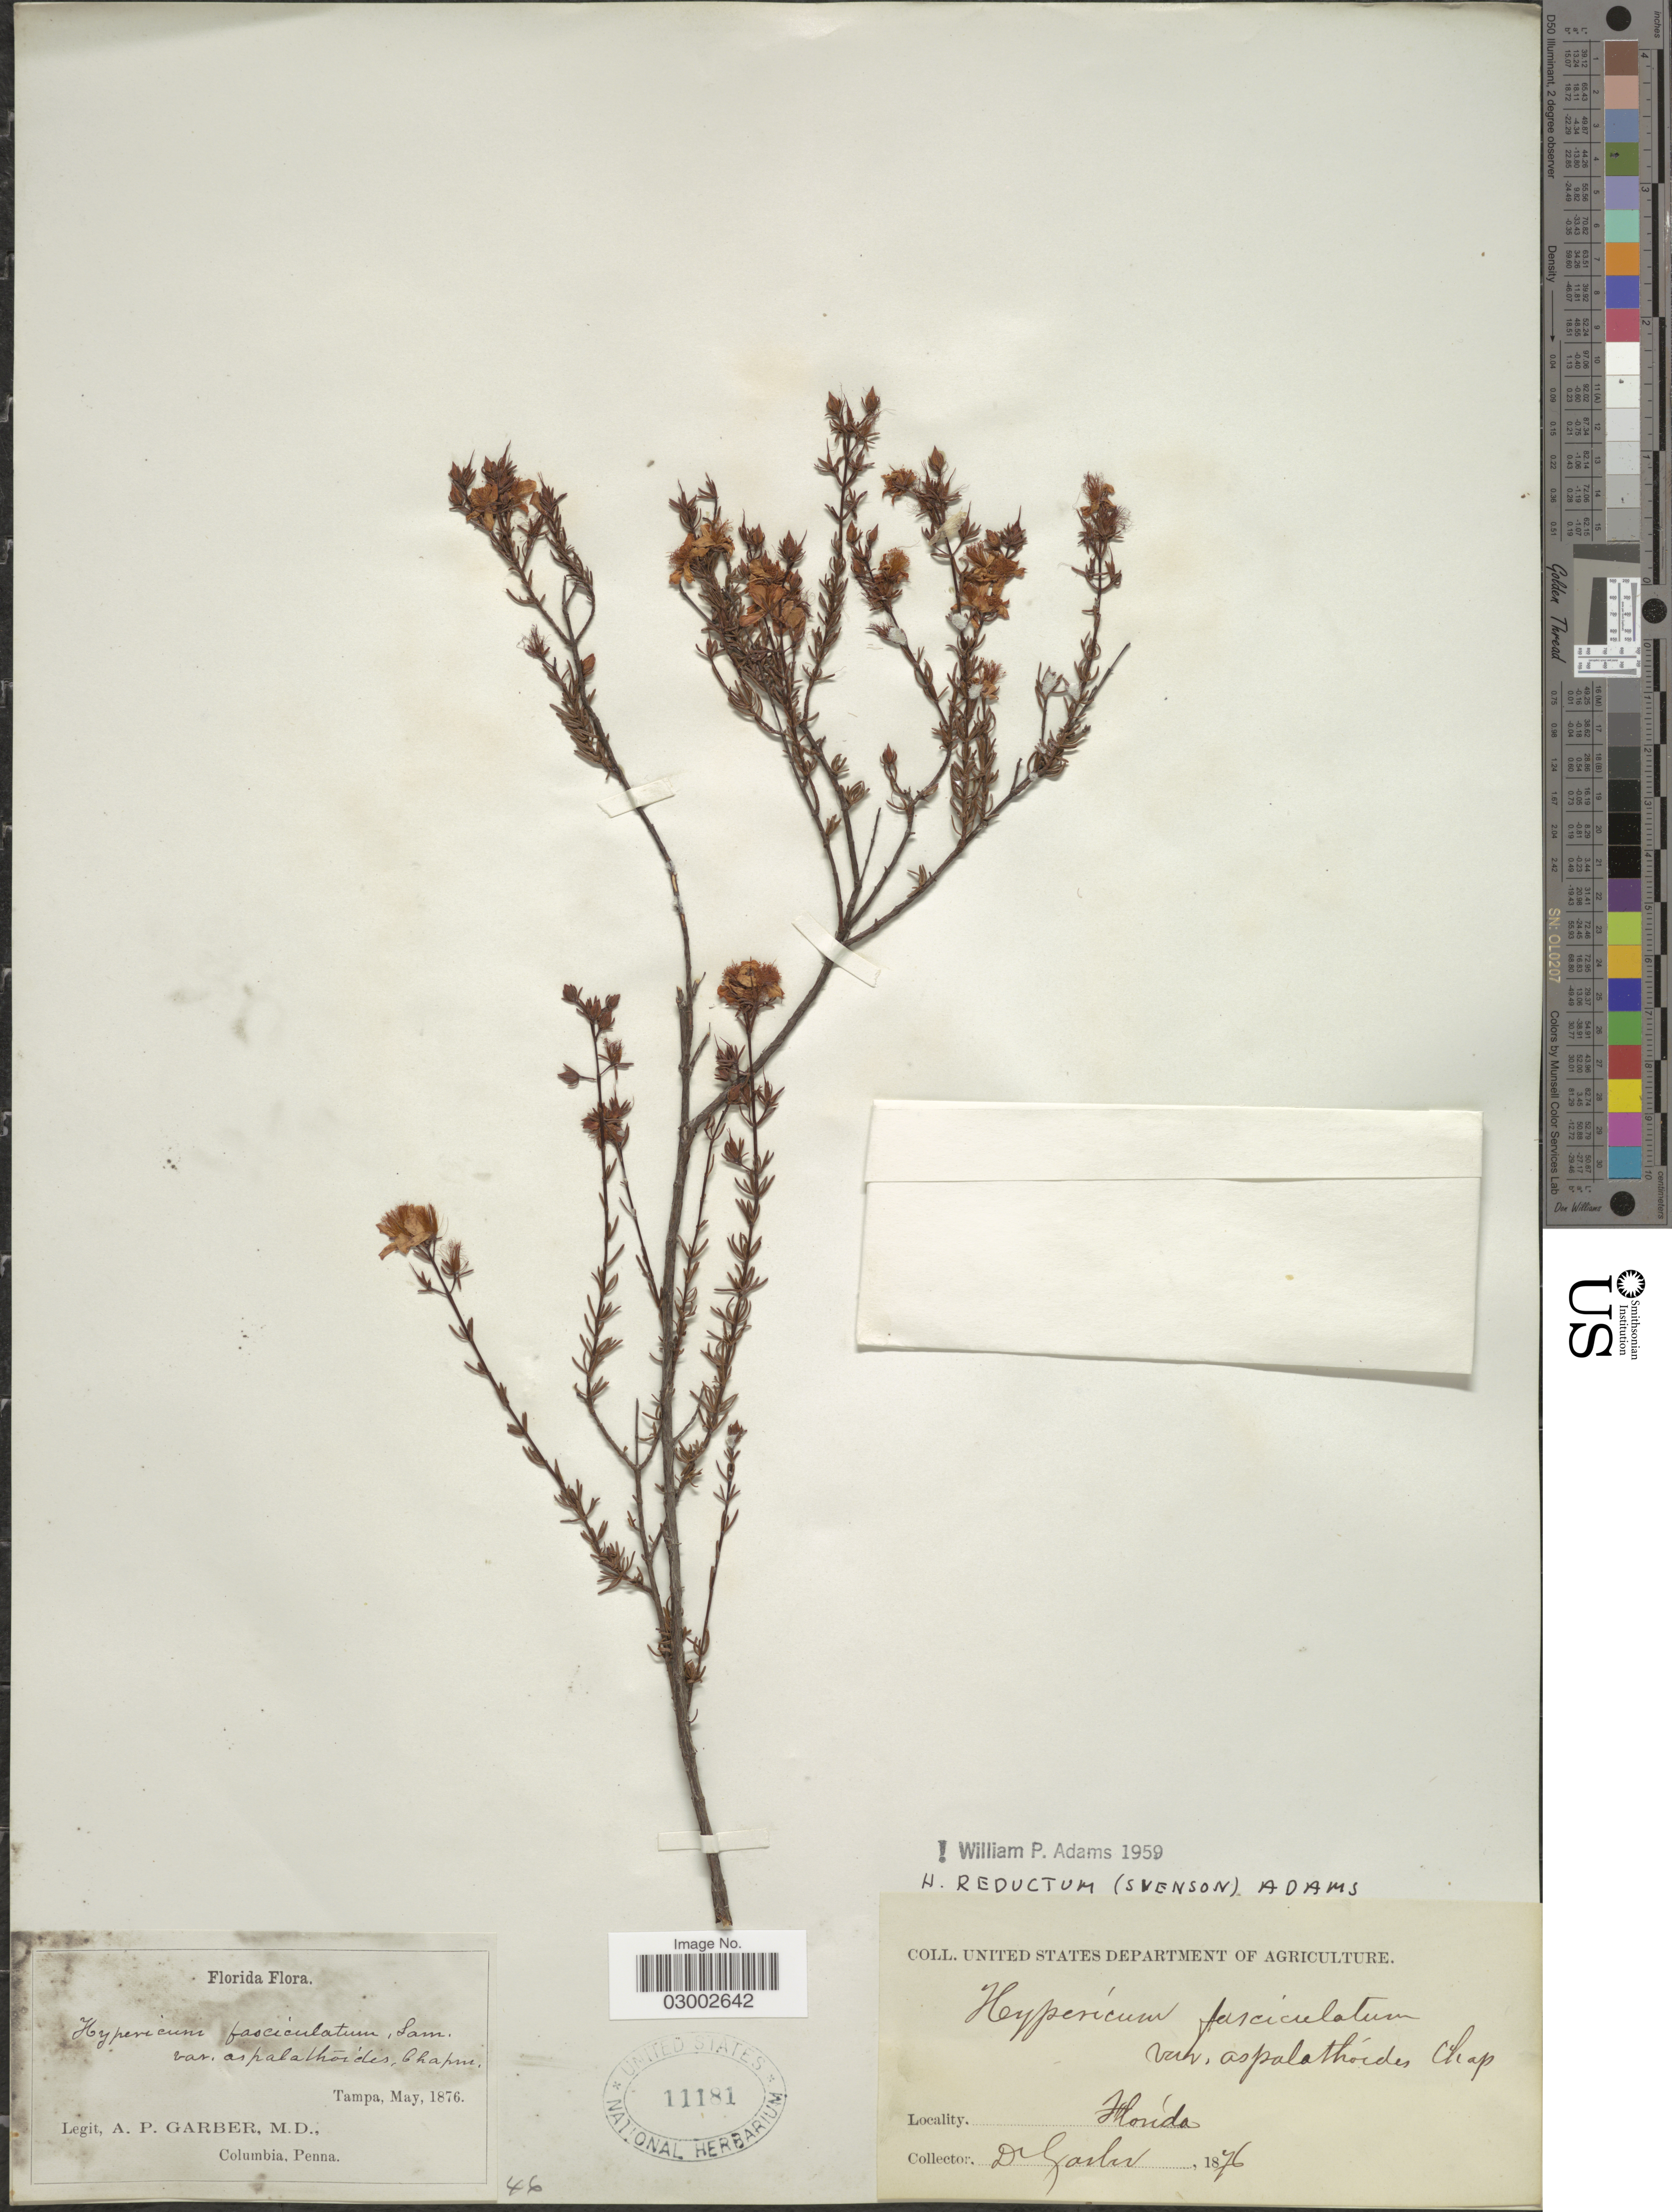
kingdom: Plantae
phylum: Tracheophyta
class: Magnoliopsida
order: Malpighiales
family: Hypericaceae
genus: Hypericum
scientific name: Hypericum tenuifolium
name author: Pursh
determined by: Strong, Mark T., (BOT), Smithsonian Institution - National Museum of Natural History (UNITED STATES)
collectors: A. P. Garber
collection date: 1876-05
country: United States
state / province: Florida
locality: Tampa.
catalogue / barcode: US 11181